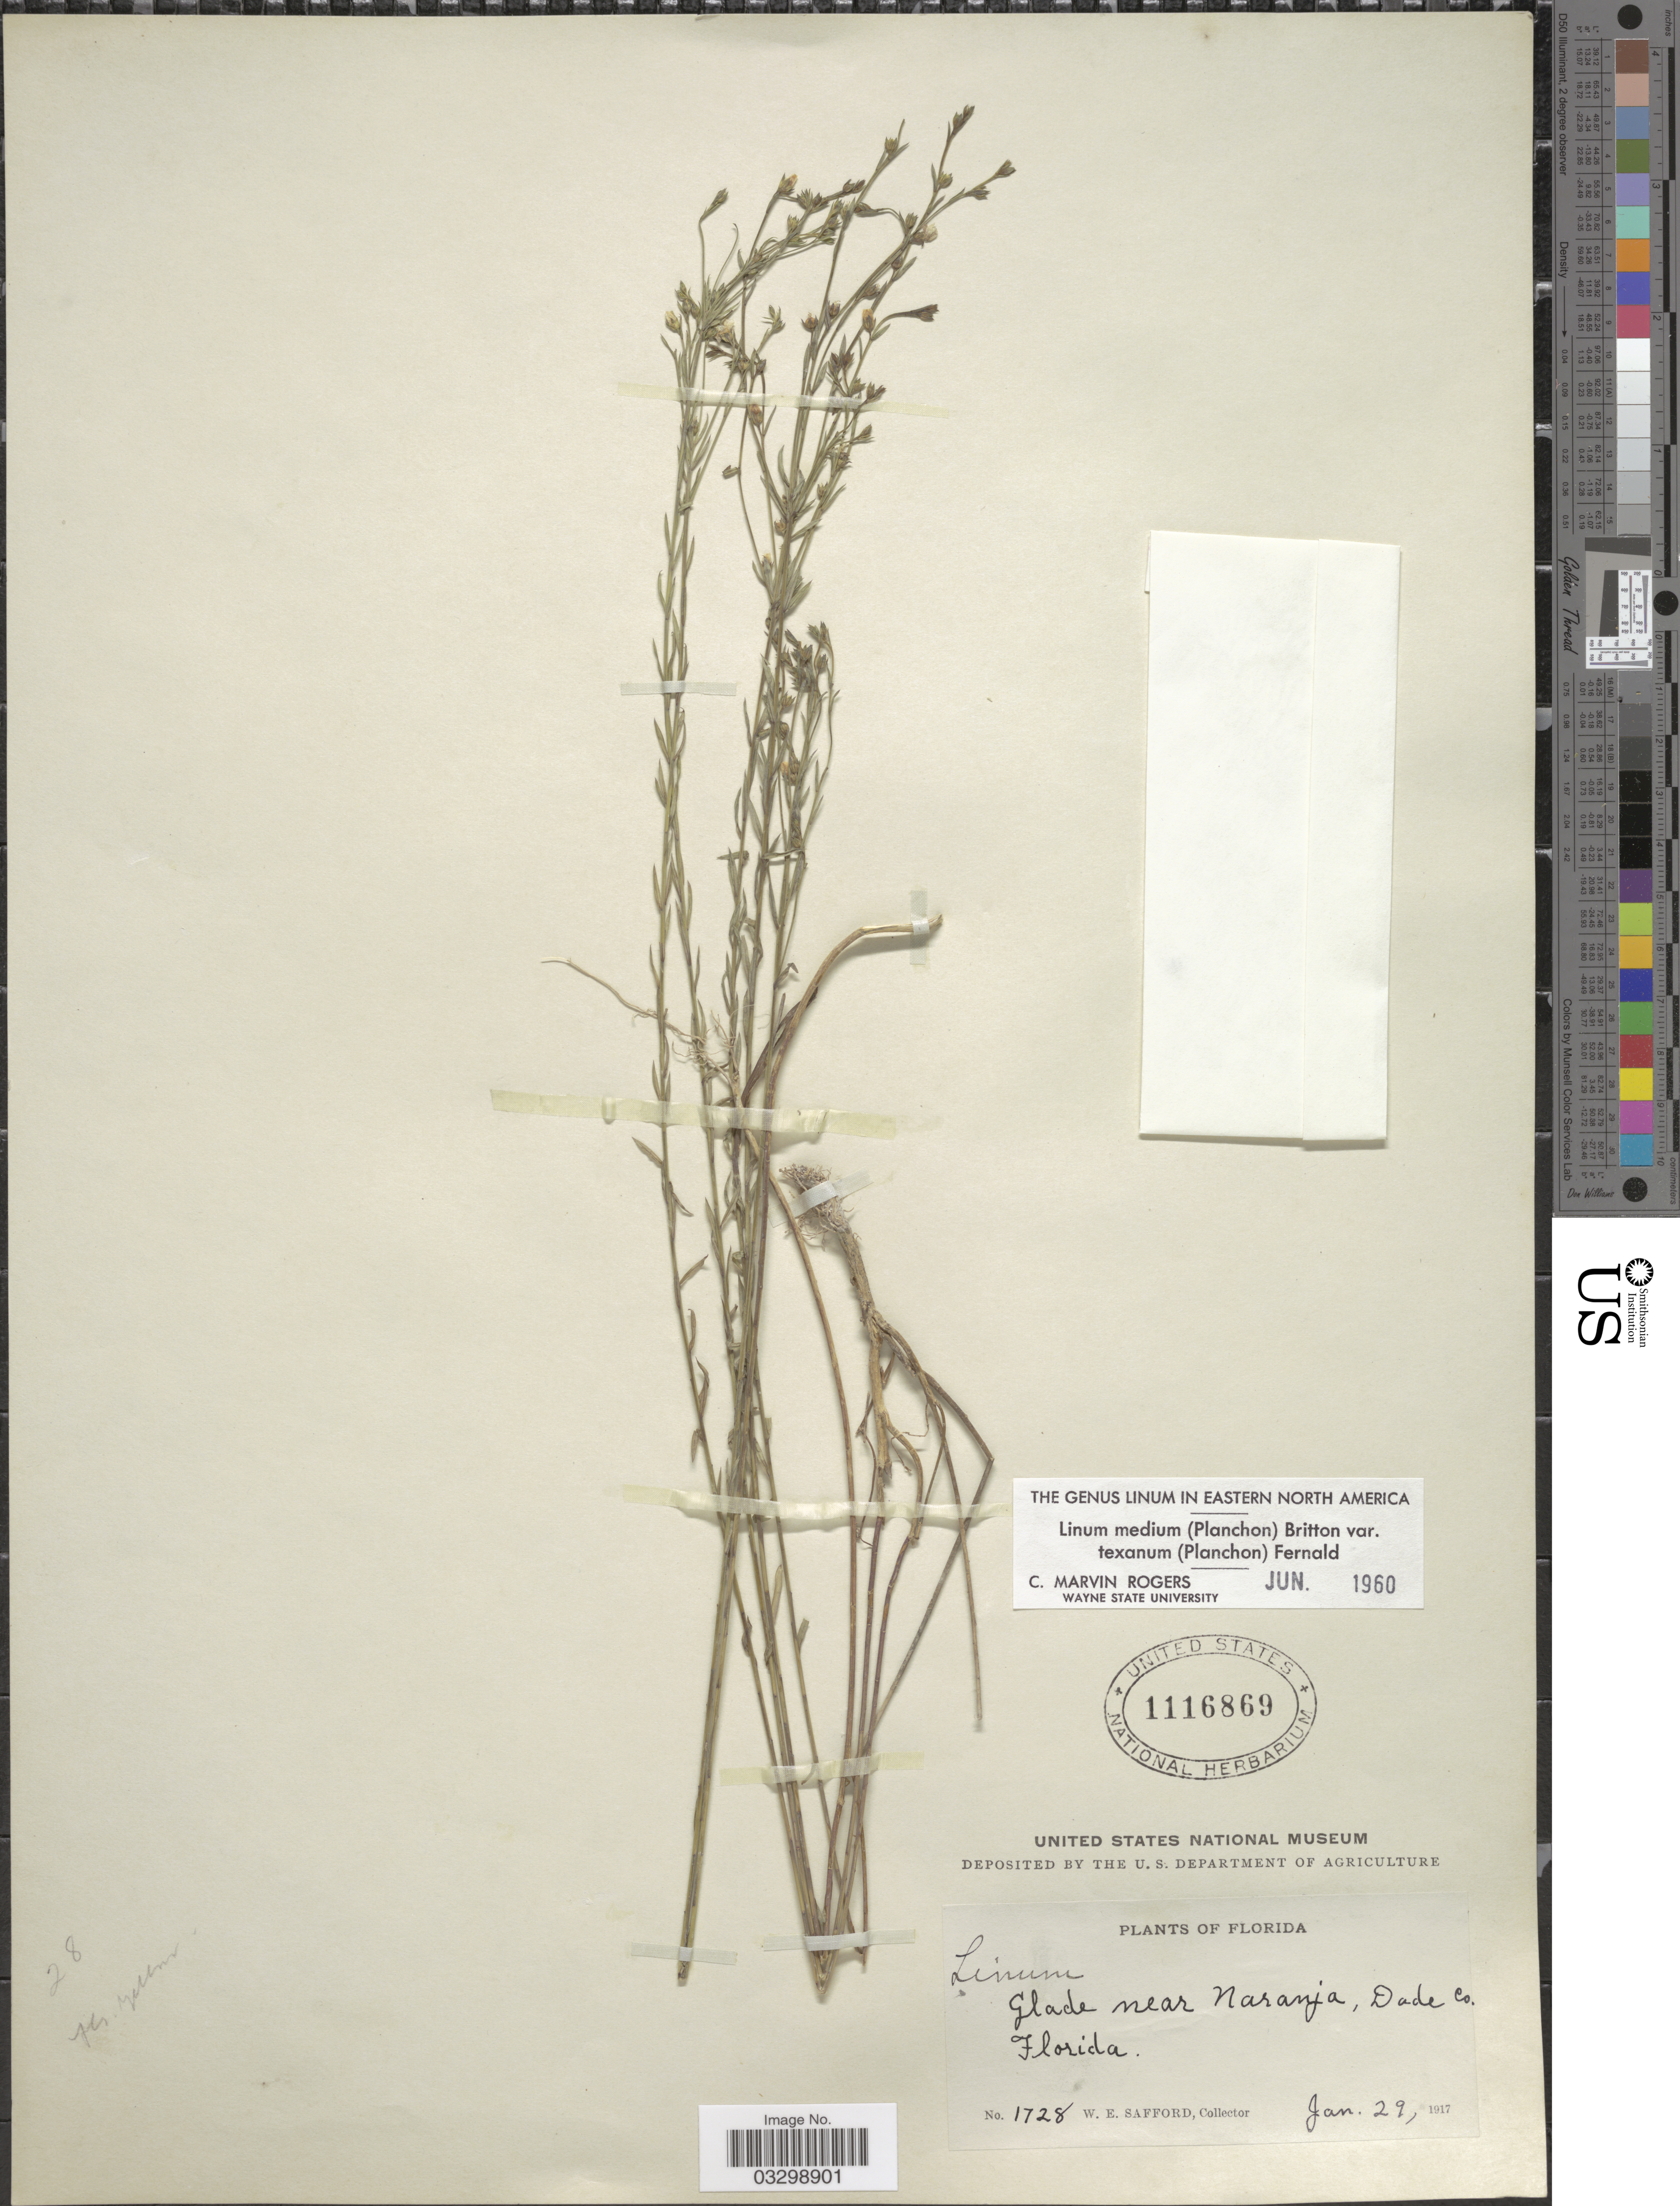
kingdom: Plantae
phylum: Tracheophyta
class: Magnoliopsida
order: Malpighiales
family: Linaceae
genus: Linum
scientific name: Linum medium var. texanum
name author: (Planch.) Fernald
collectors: W. E. Safford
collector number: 1728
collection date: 1917-01-29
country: United States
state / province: Florida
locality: Glade near Naranja, Dade Co.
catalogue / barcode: US 1116869